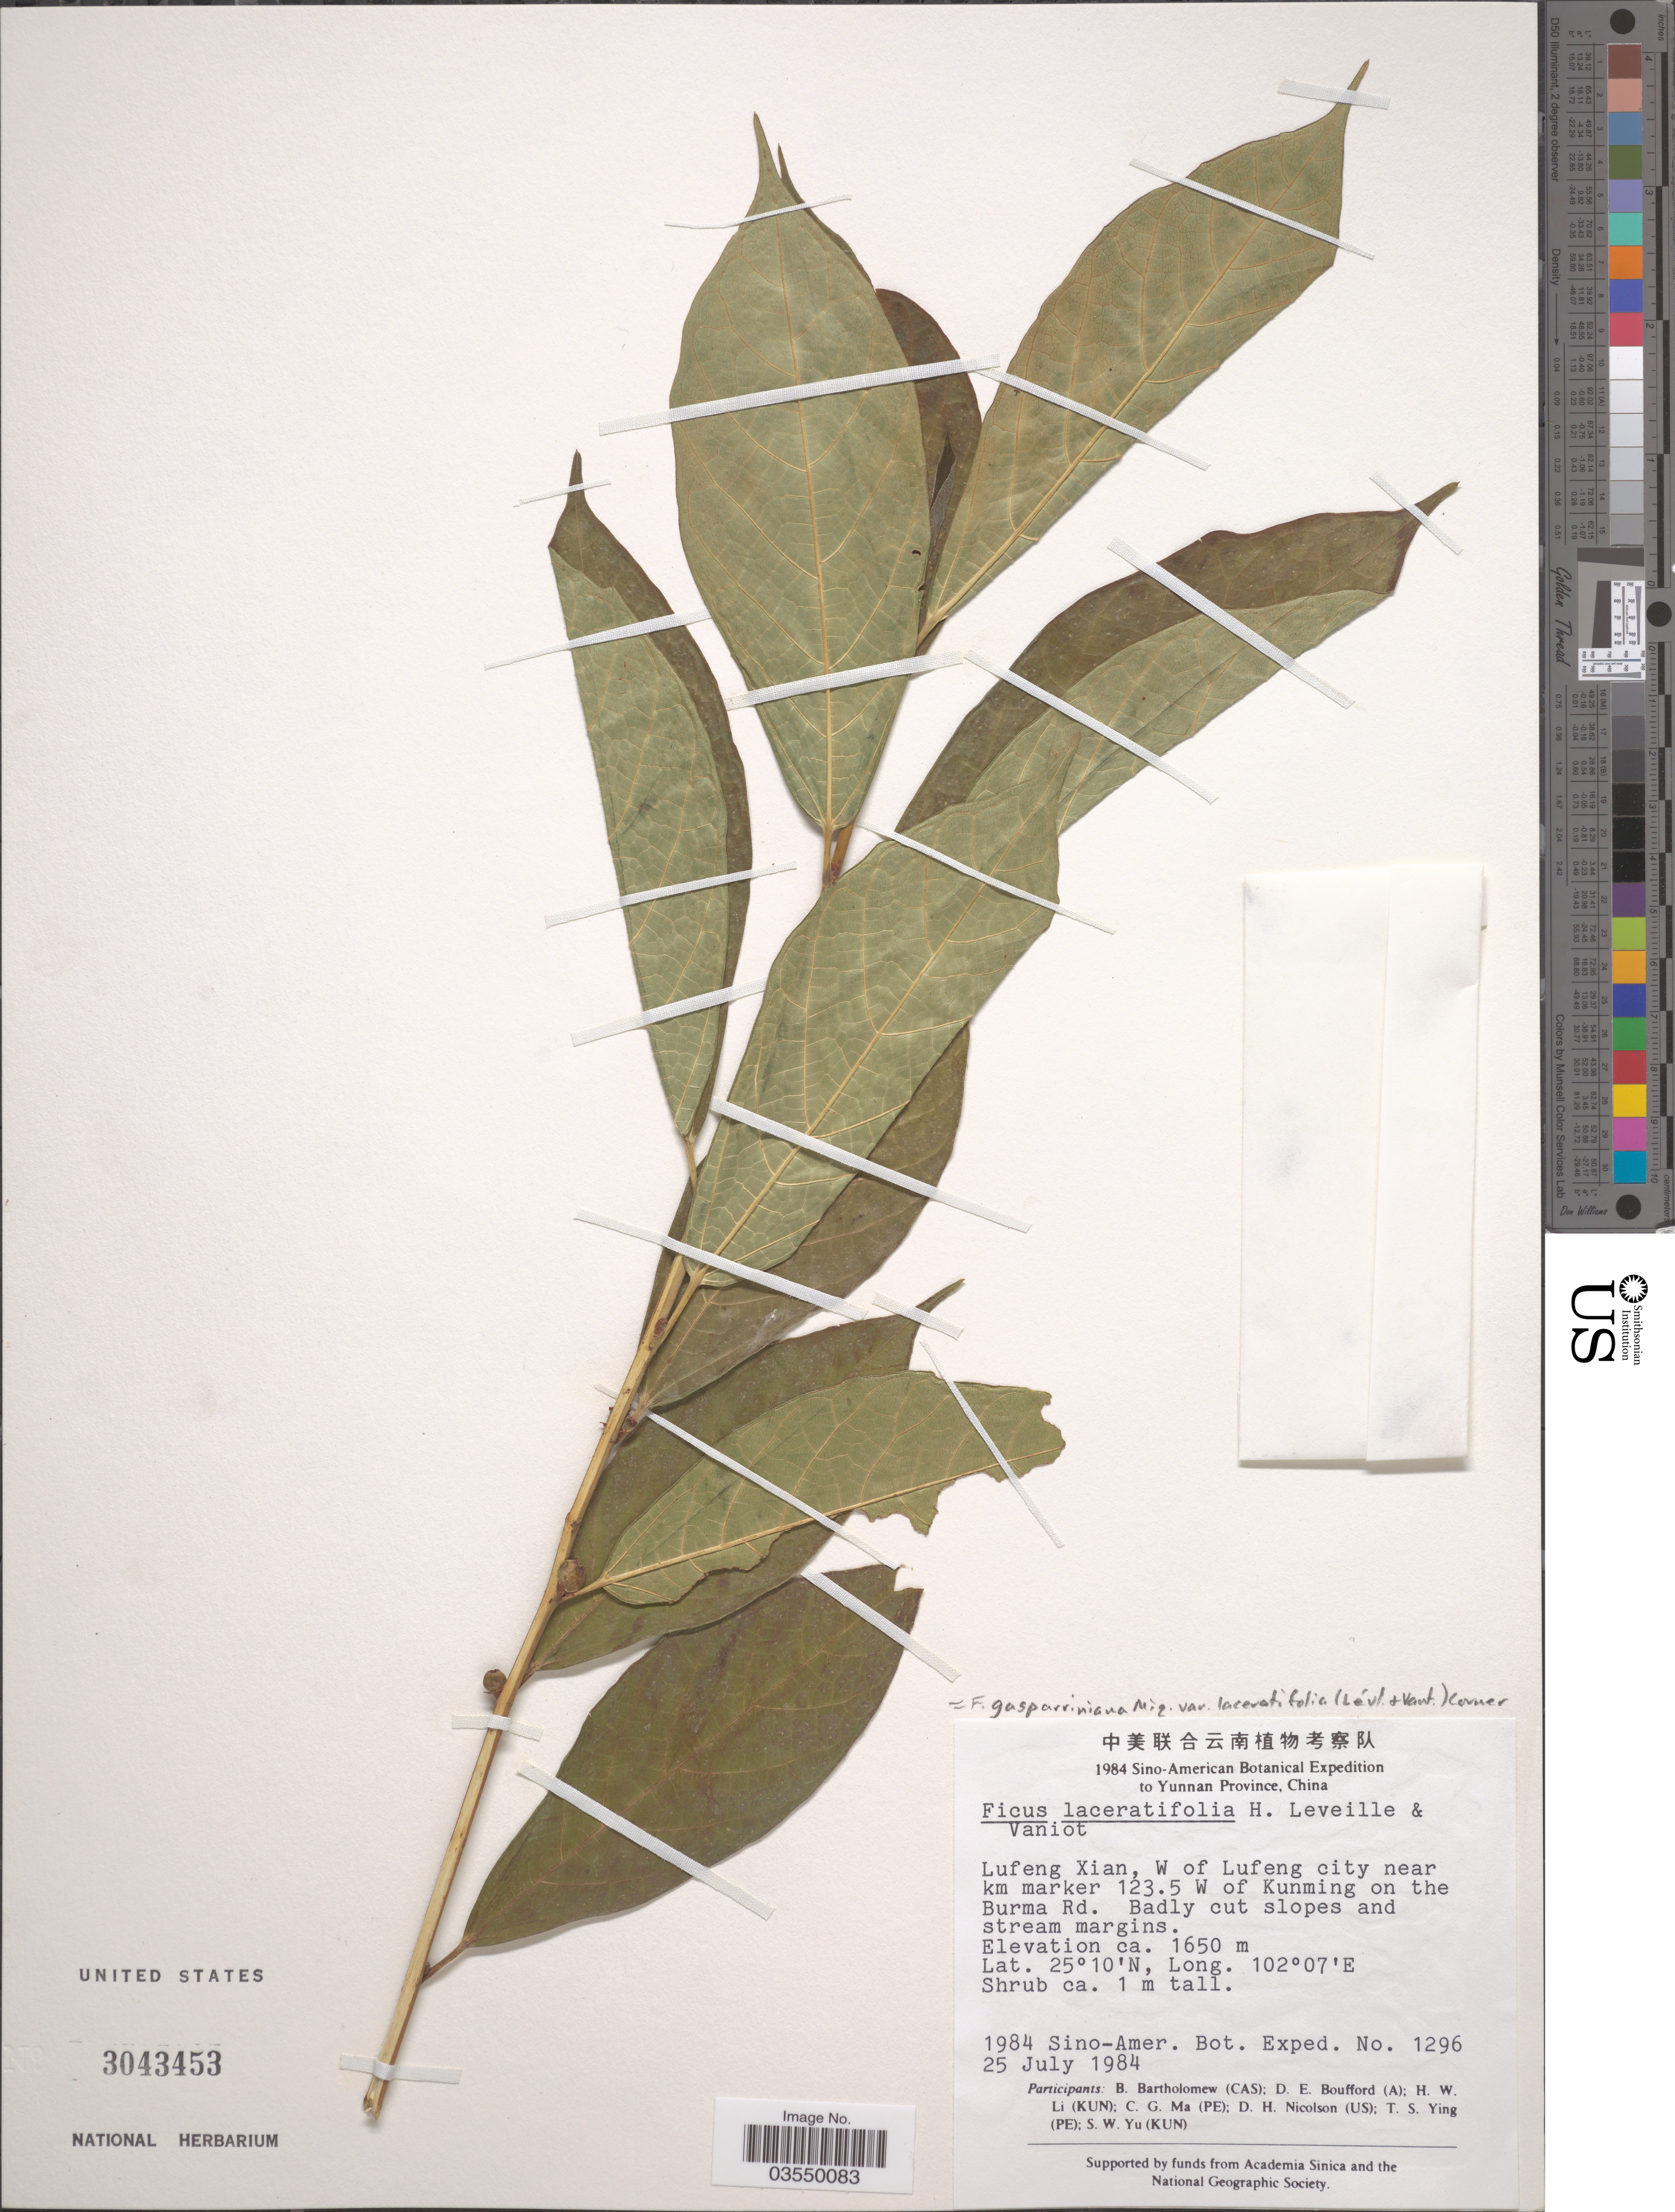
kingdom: Plantae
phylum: Tracheophyta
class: Magnoliopsida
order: Rosales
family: Moraceae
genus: Ficus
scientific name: Ficus gasparriniana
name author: Miq.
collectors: Sino-Amer. Bot. Exped. 1984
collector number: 1296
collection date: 1984-07-25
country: China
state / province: Yunnan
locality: Lufeng Xian, W of Lufeng city near km marker 123.5 W of Kunming on the Burma Rd.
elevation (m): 1650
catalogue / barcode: US 3043453